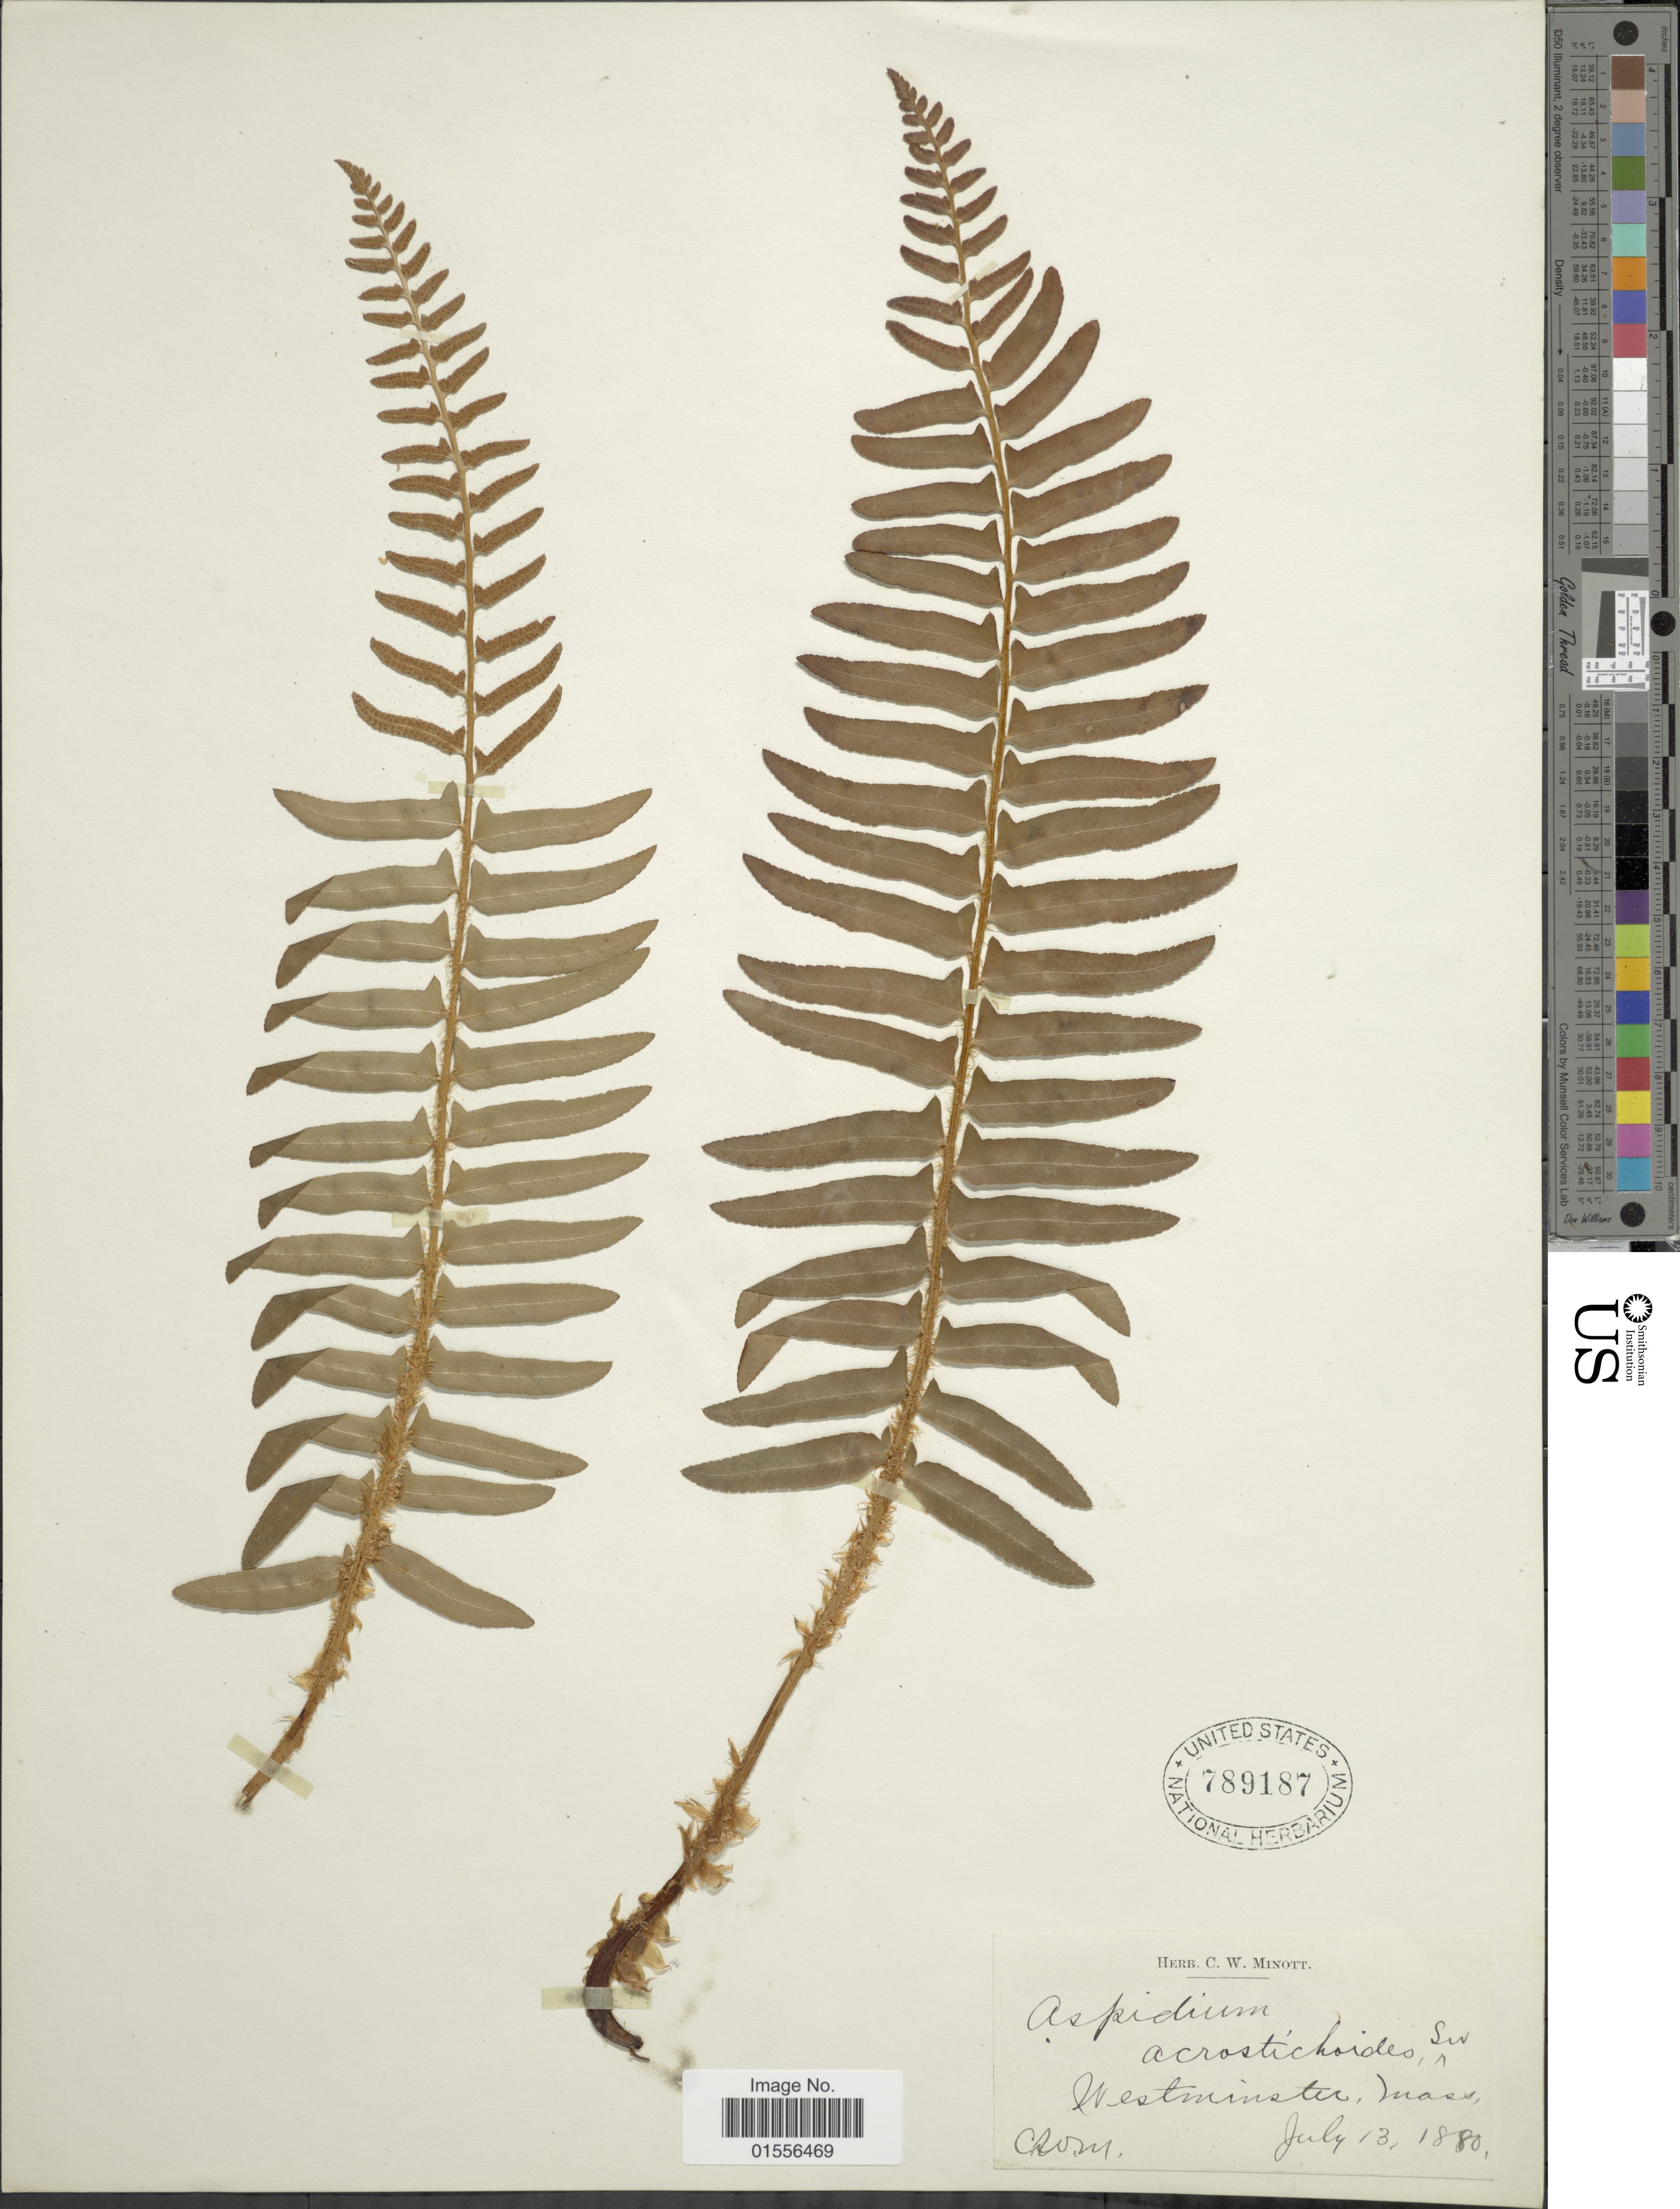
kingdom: Plantae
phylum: Tracheophyta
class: Polypodiopsida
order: Polypodiales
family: Dryopteridaceae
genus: Polystichum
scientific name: Polystichum acrostichoides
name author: (Michx.) Schott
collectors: C. Minott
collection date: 1880-07-13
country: United States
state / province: Massachusetts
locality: Westminster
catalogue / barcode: US 789187